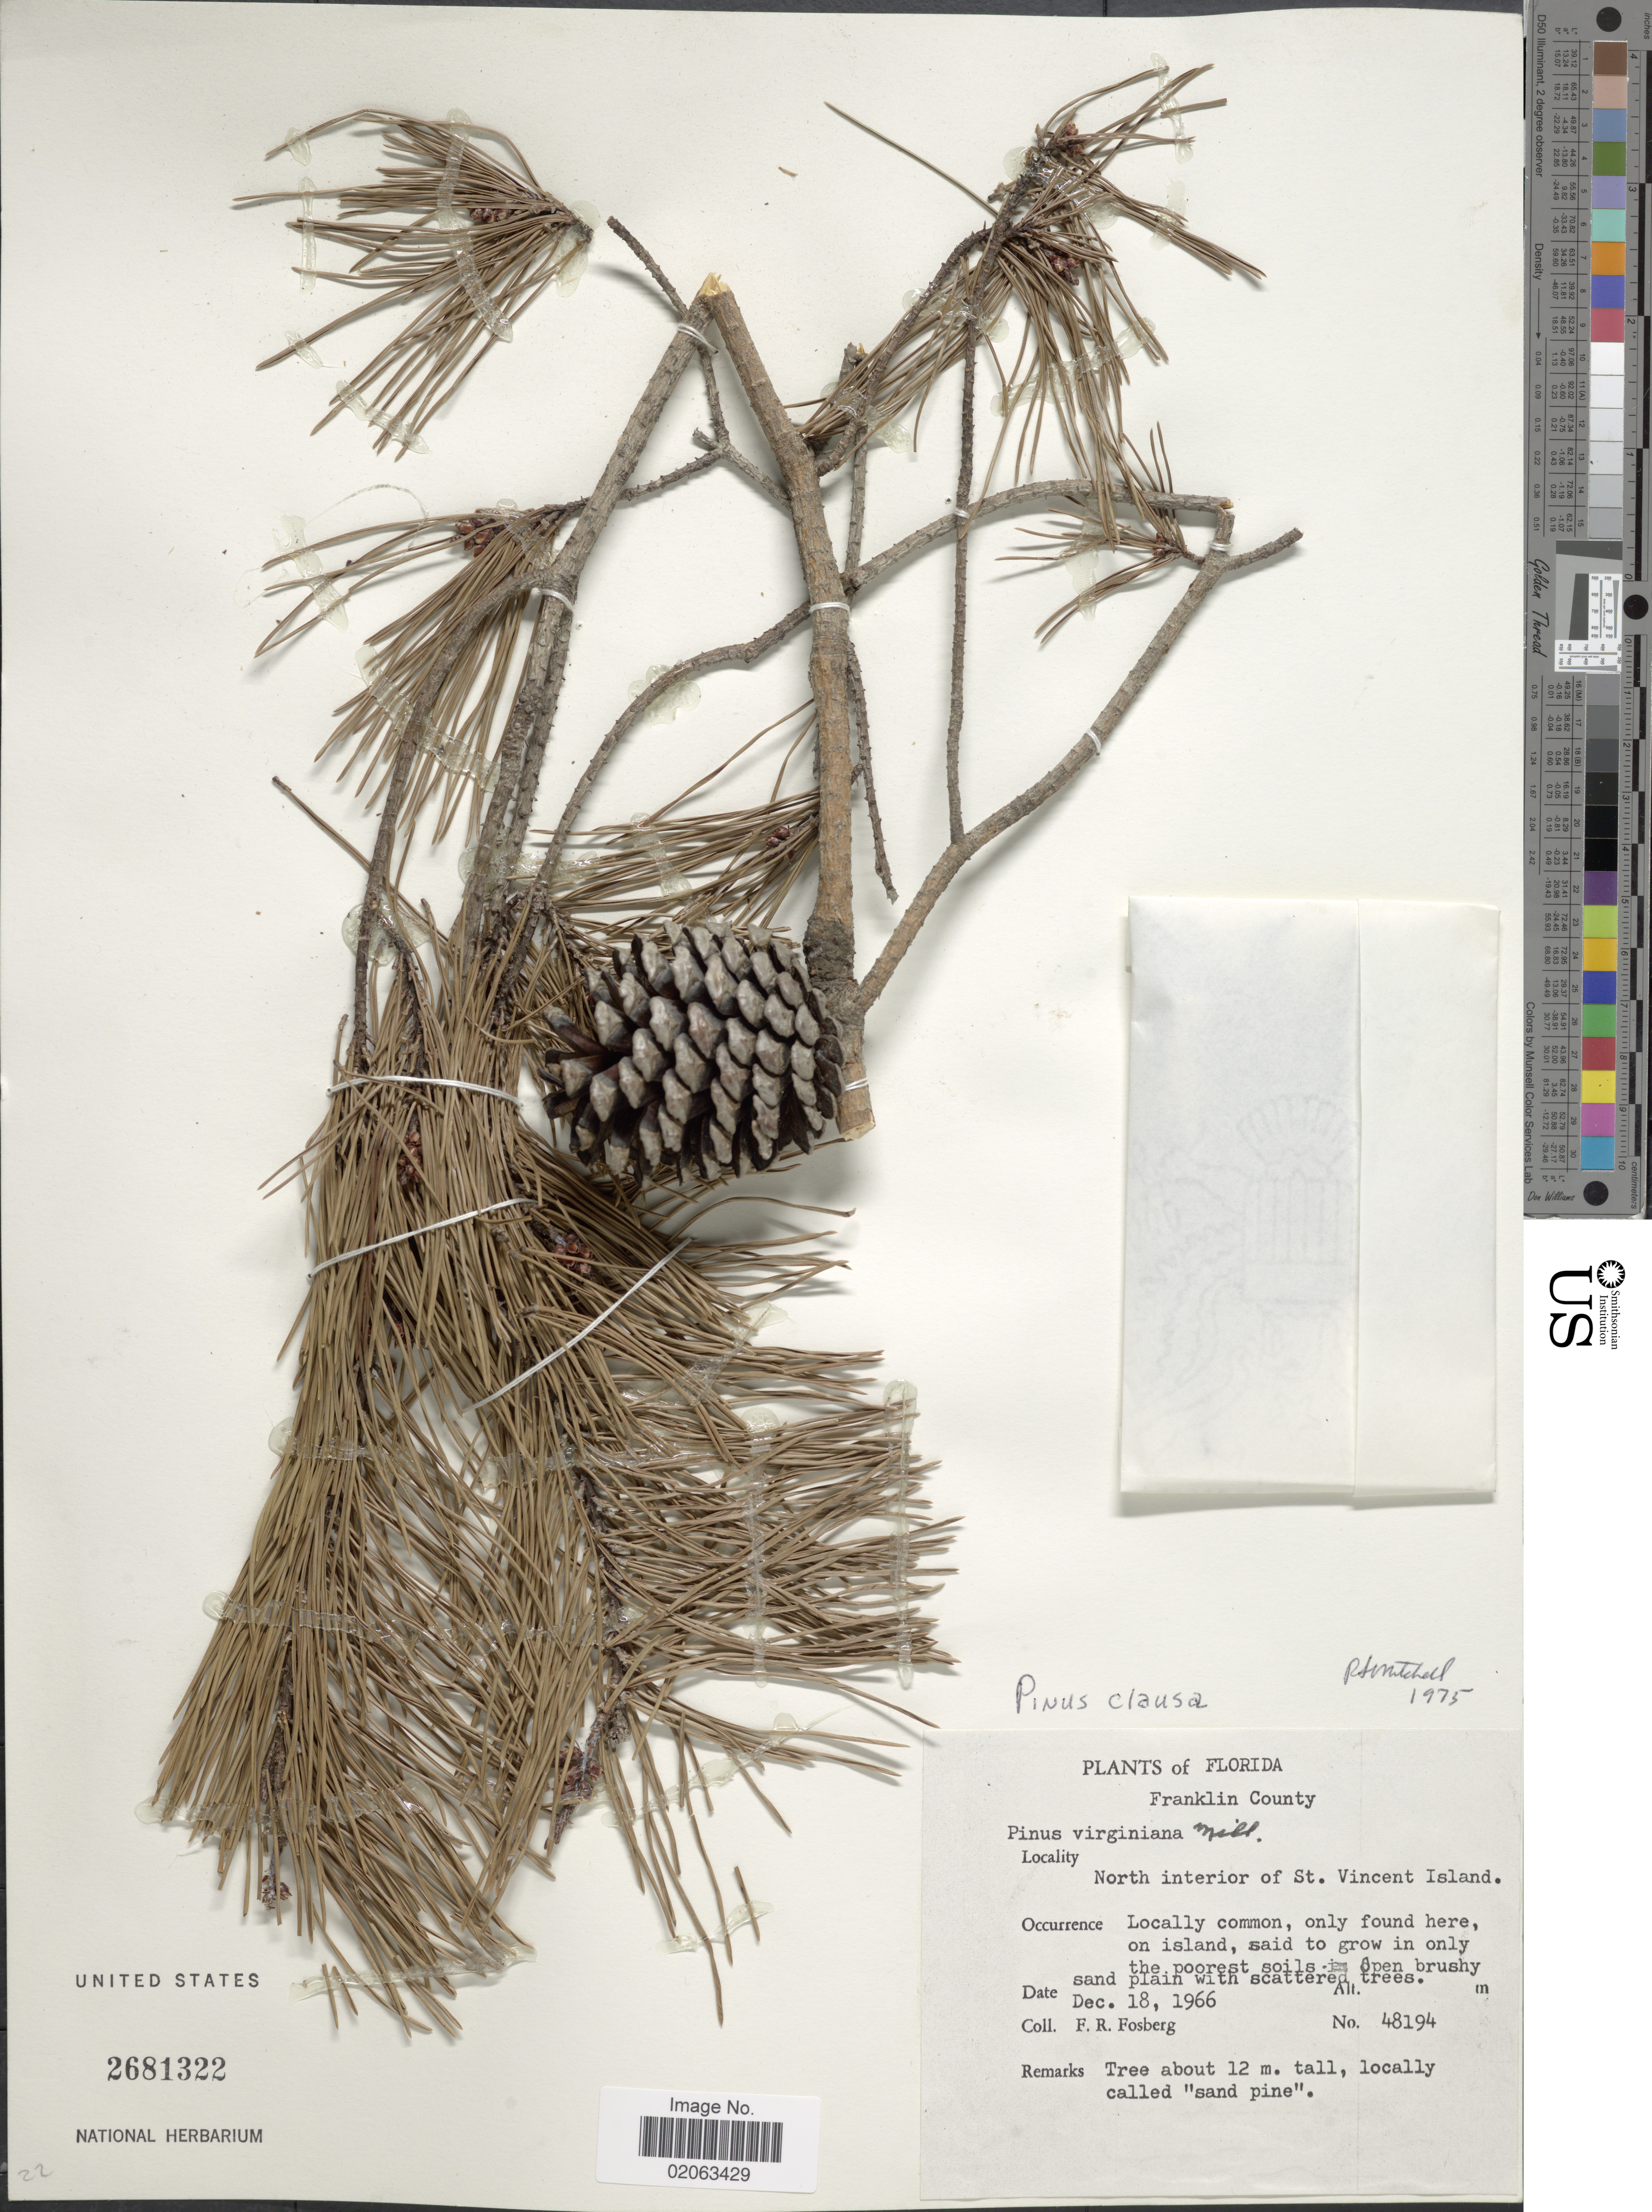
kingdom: Plantae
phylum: Tracheophyta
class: Pinopsida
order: Pinales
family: Pinaceae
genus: Pinus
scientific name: Pinus clausa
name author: (Chapm. ex Engelm.) Vasey ex Sarg.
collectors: F. R. Fosberg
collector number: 48194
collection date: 1966-12-18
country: United States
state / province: Florida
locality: Florida, Franklin County, North Interior of St. Vincent Island.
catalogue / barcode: US 2681322